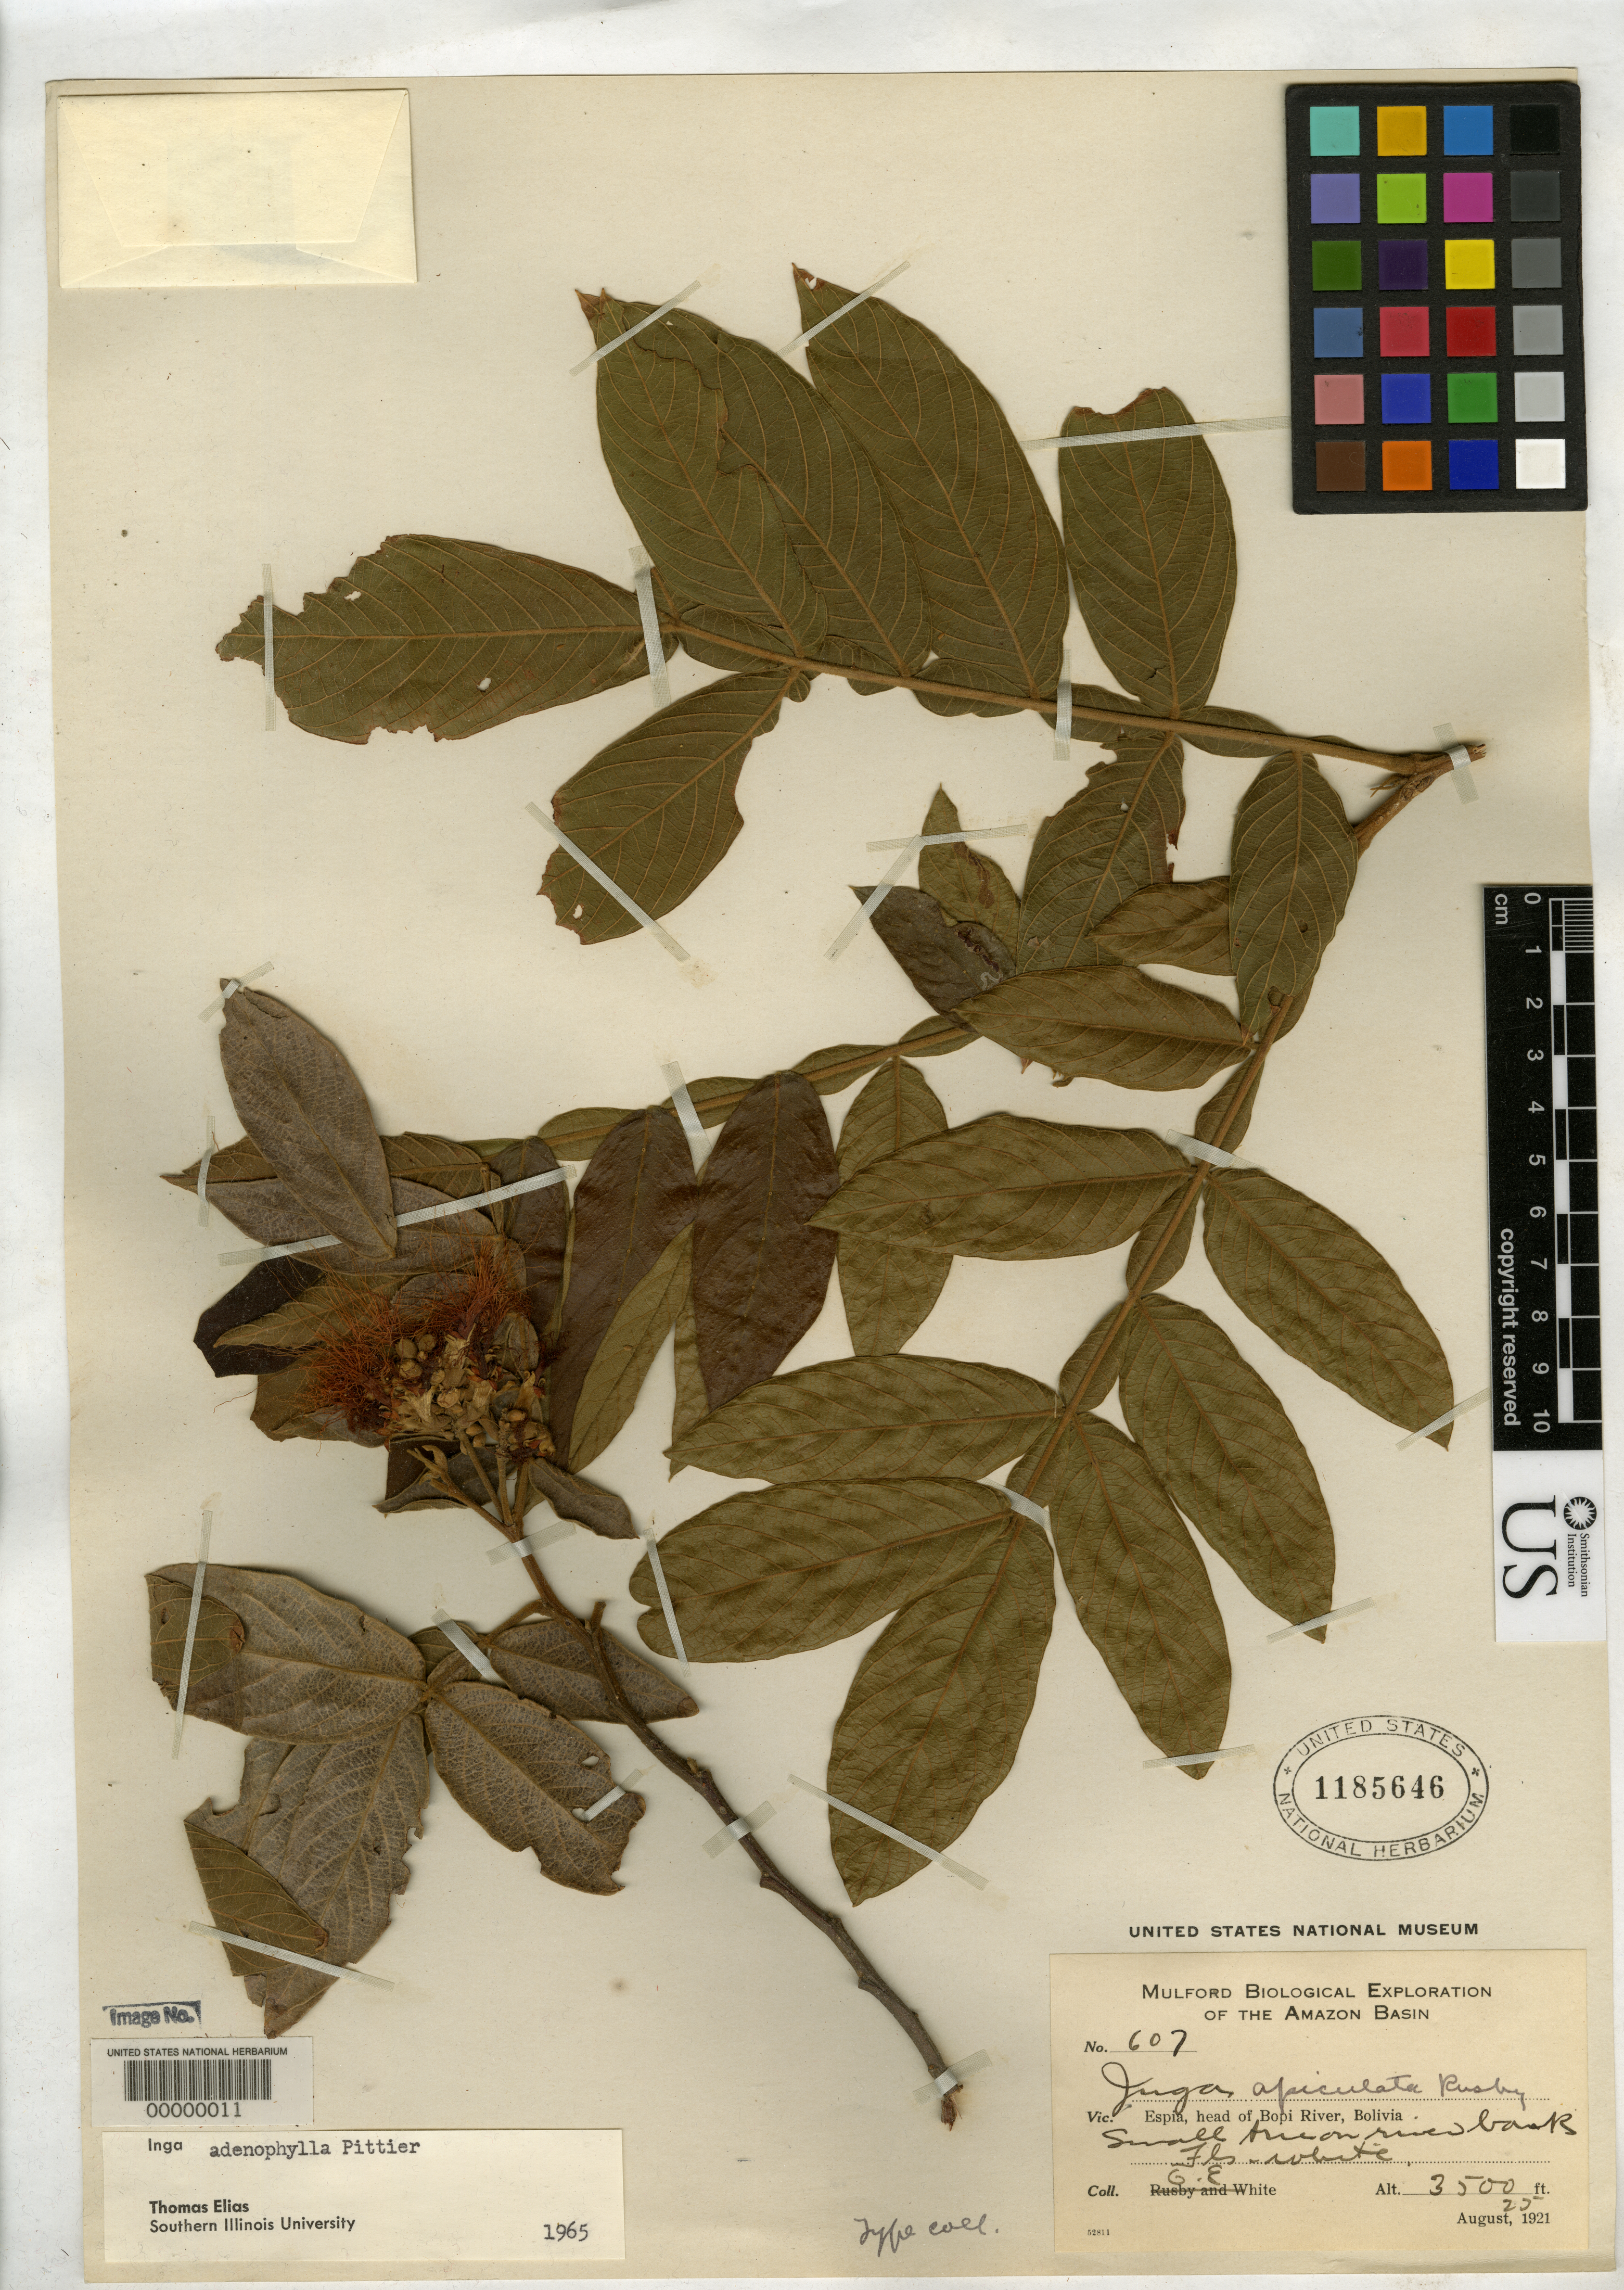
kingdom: Plantae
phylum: Tracheophyta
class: Magnoliopsida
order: Fabales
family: Fabaceae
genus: Inga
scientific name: Inga apiculata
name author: Rusby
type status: Isotype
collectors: O. E. White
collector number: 607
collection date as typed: August 25, 1921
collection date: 1921-08-25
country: Bolivia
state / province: La Paz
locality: Espia, head of Bopi River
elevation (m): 1067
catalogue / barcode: US 1185646